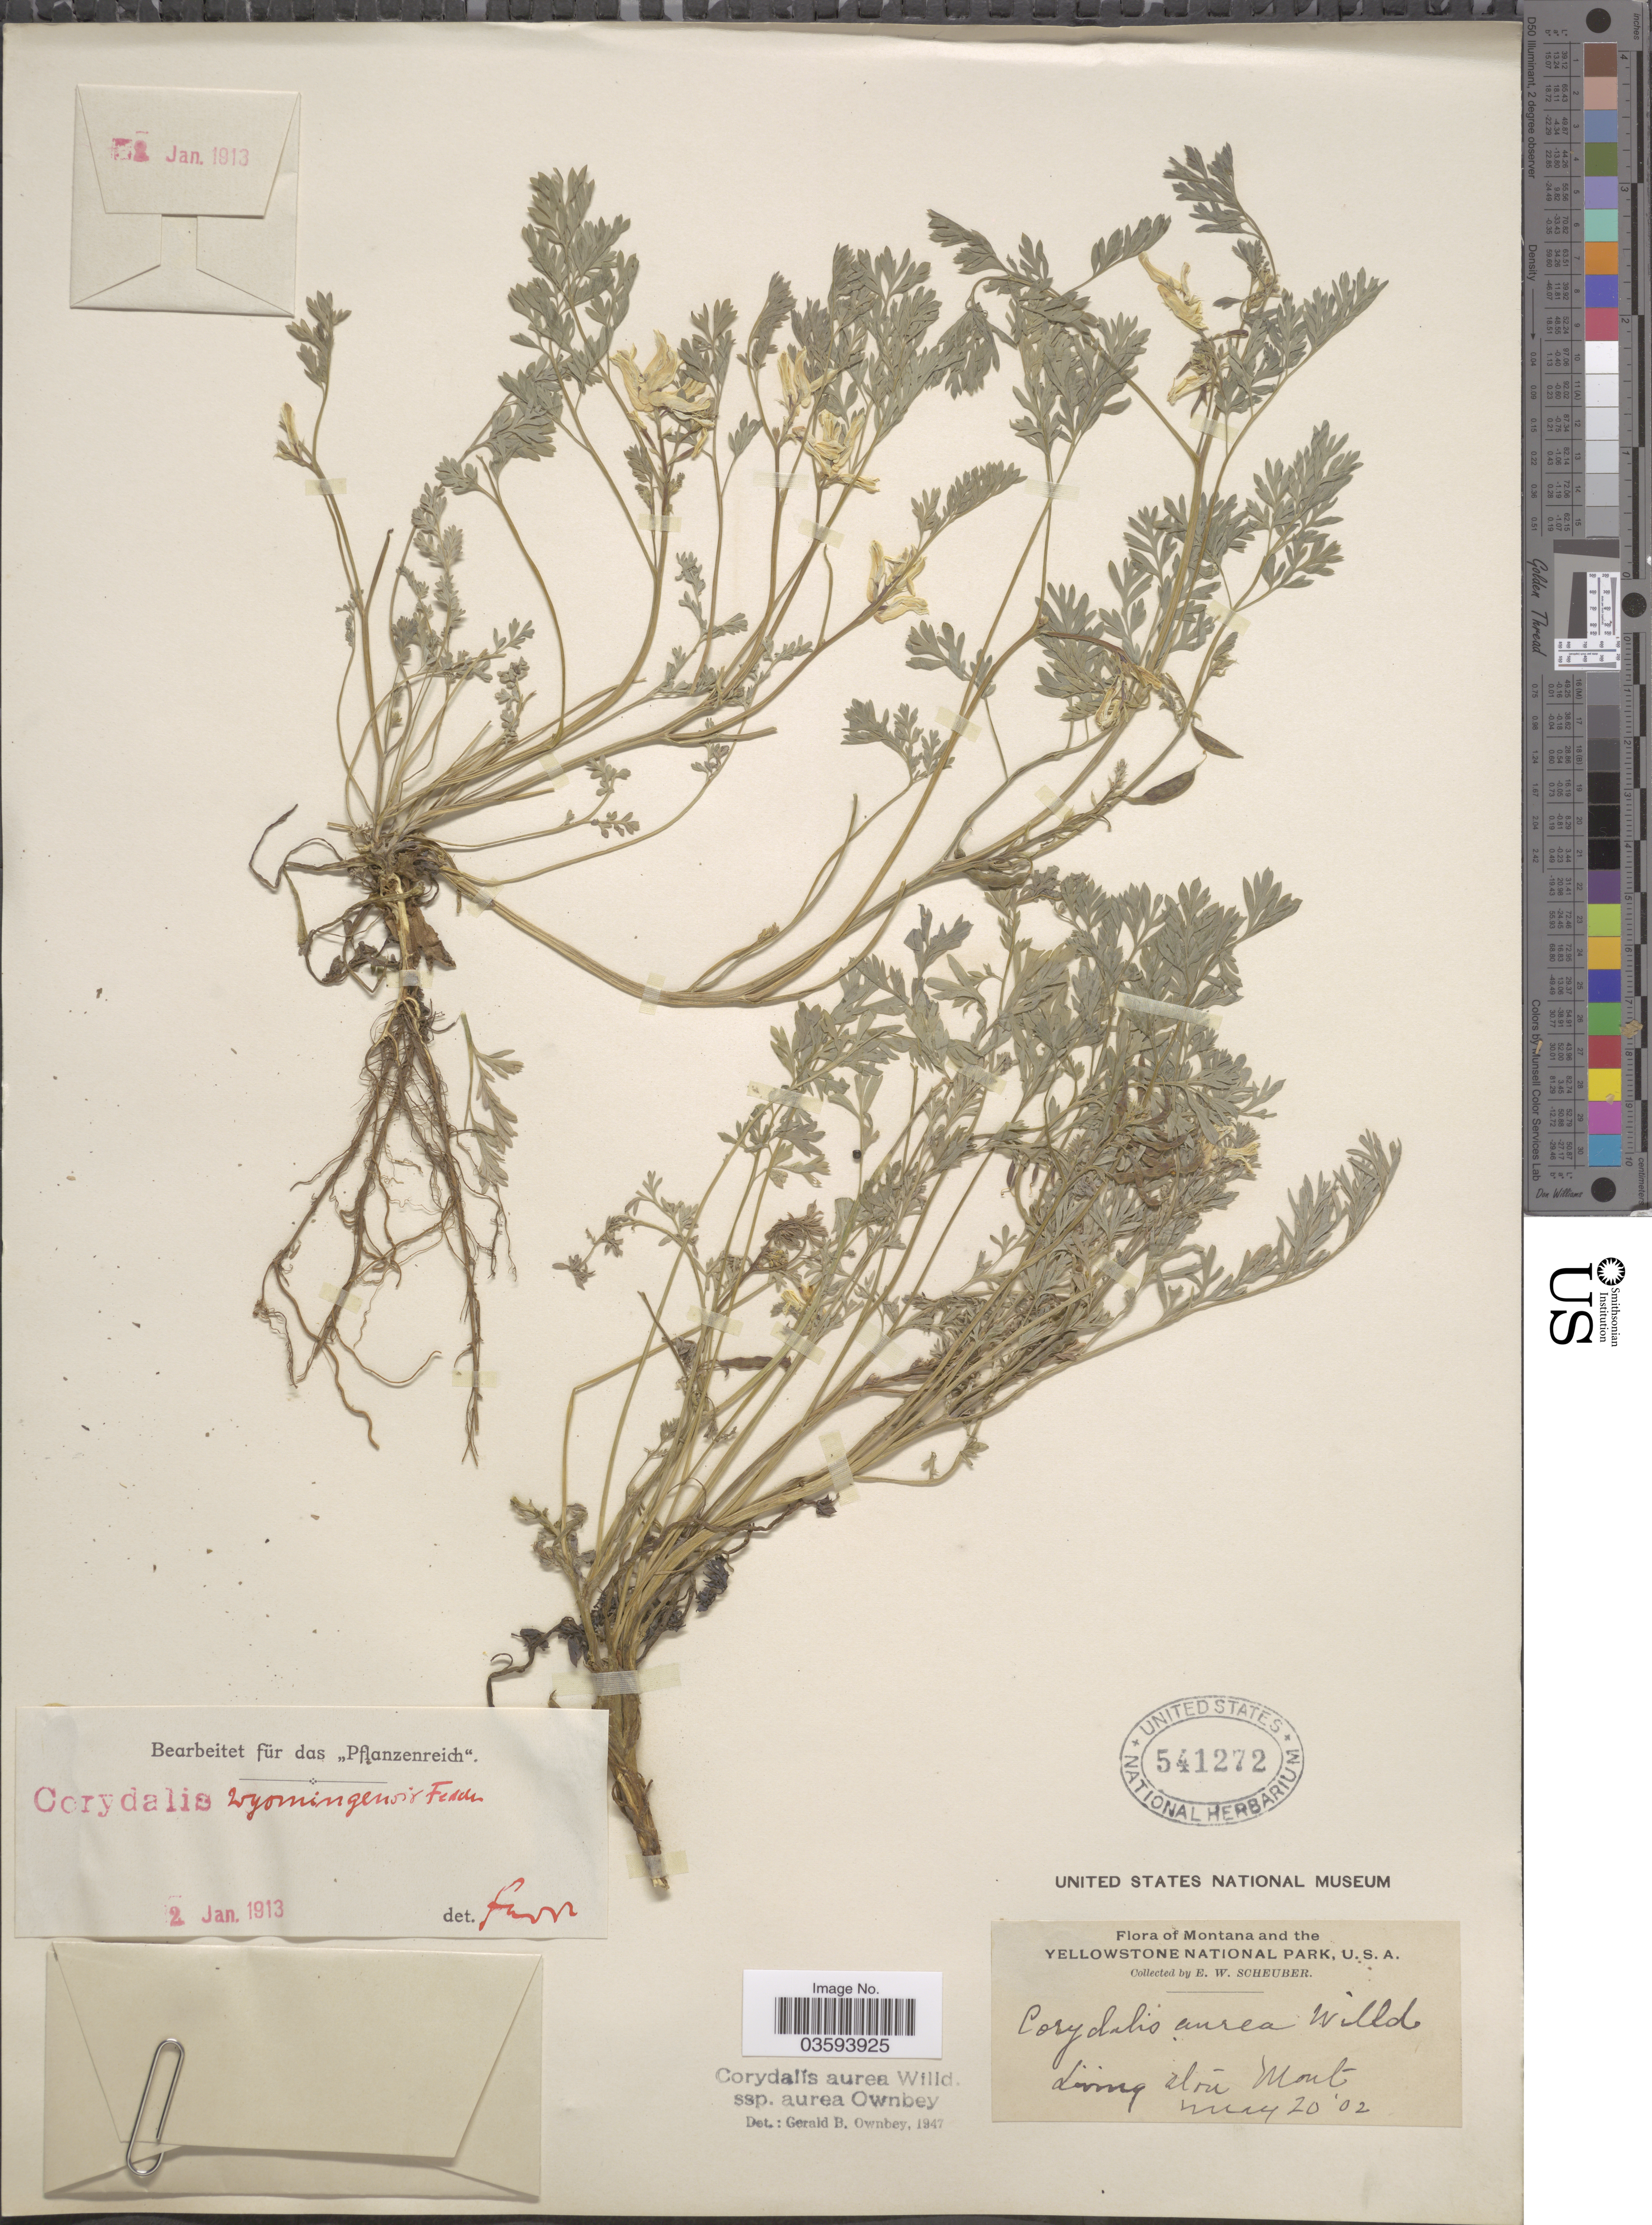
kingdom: Plantae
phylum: Tracheophyta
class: Magnoliopsida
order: Ranunculales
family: Papaveraceae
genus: Corydalis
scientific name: Corydalis aurea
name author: Willd.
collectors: E. Scheuber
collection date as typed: Transcribed d/m/y: 20/5/2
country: United States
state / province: Montana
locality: The Yellowstone National Park. Livingston Mont.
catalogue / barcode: US 541272